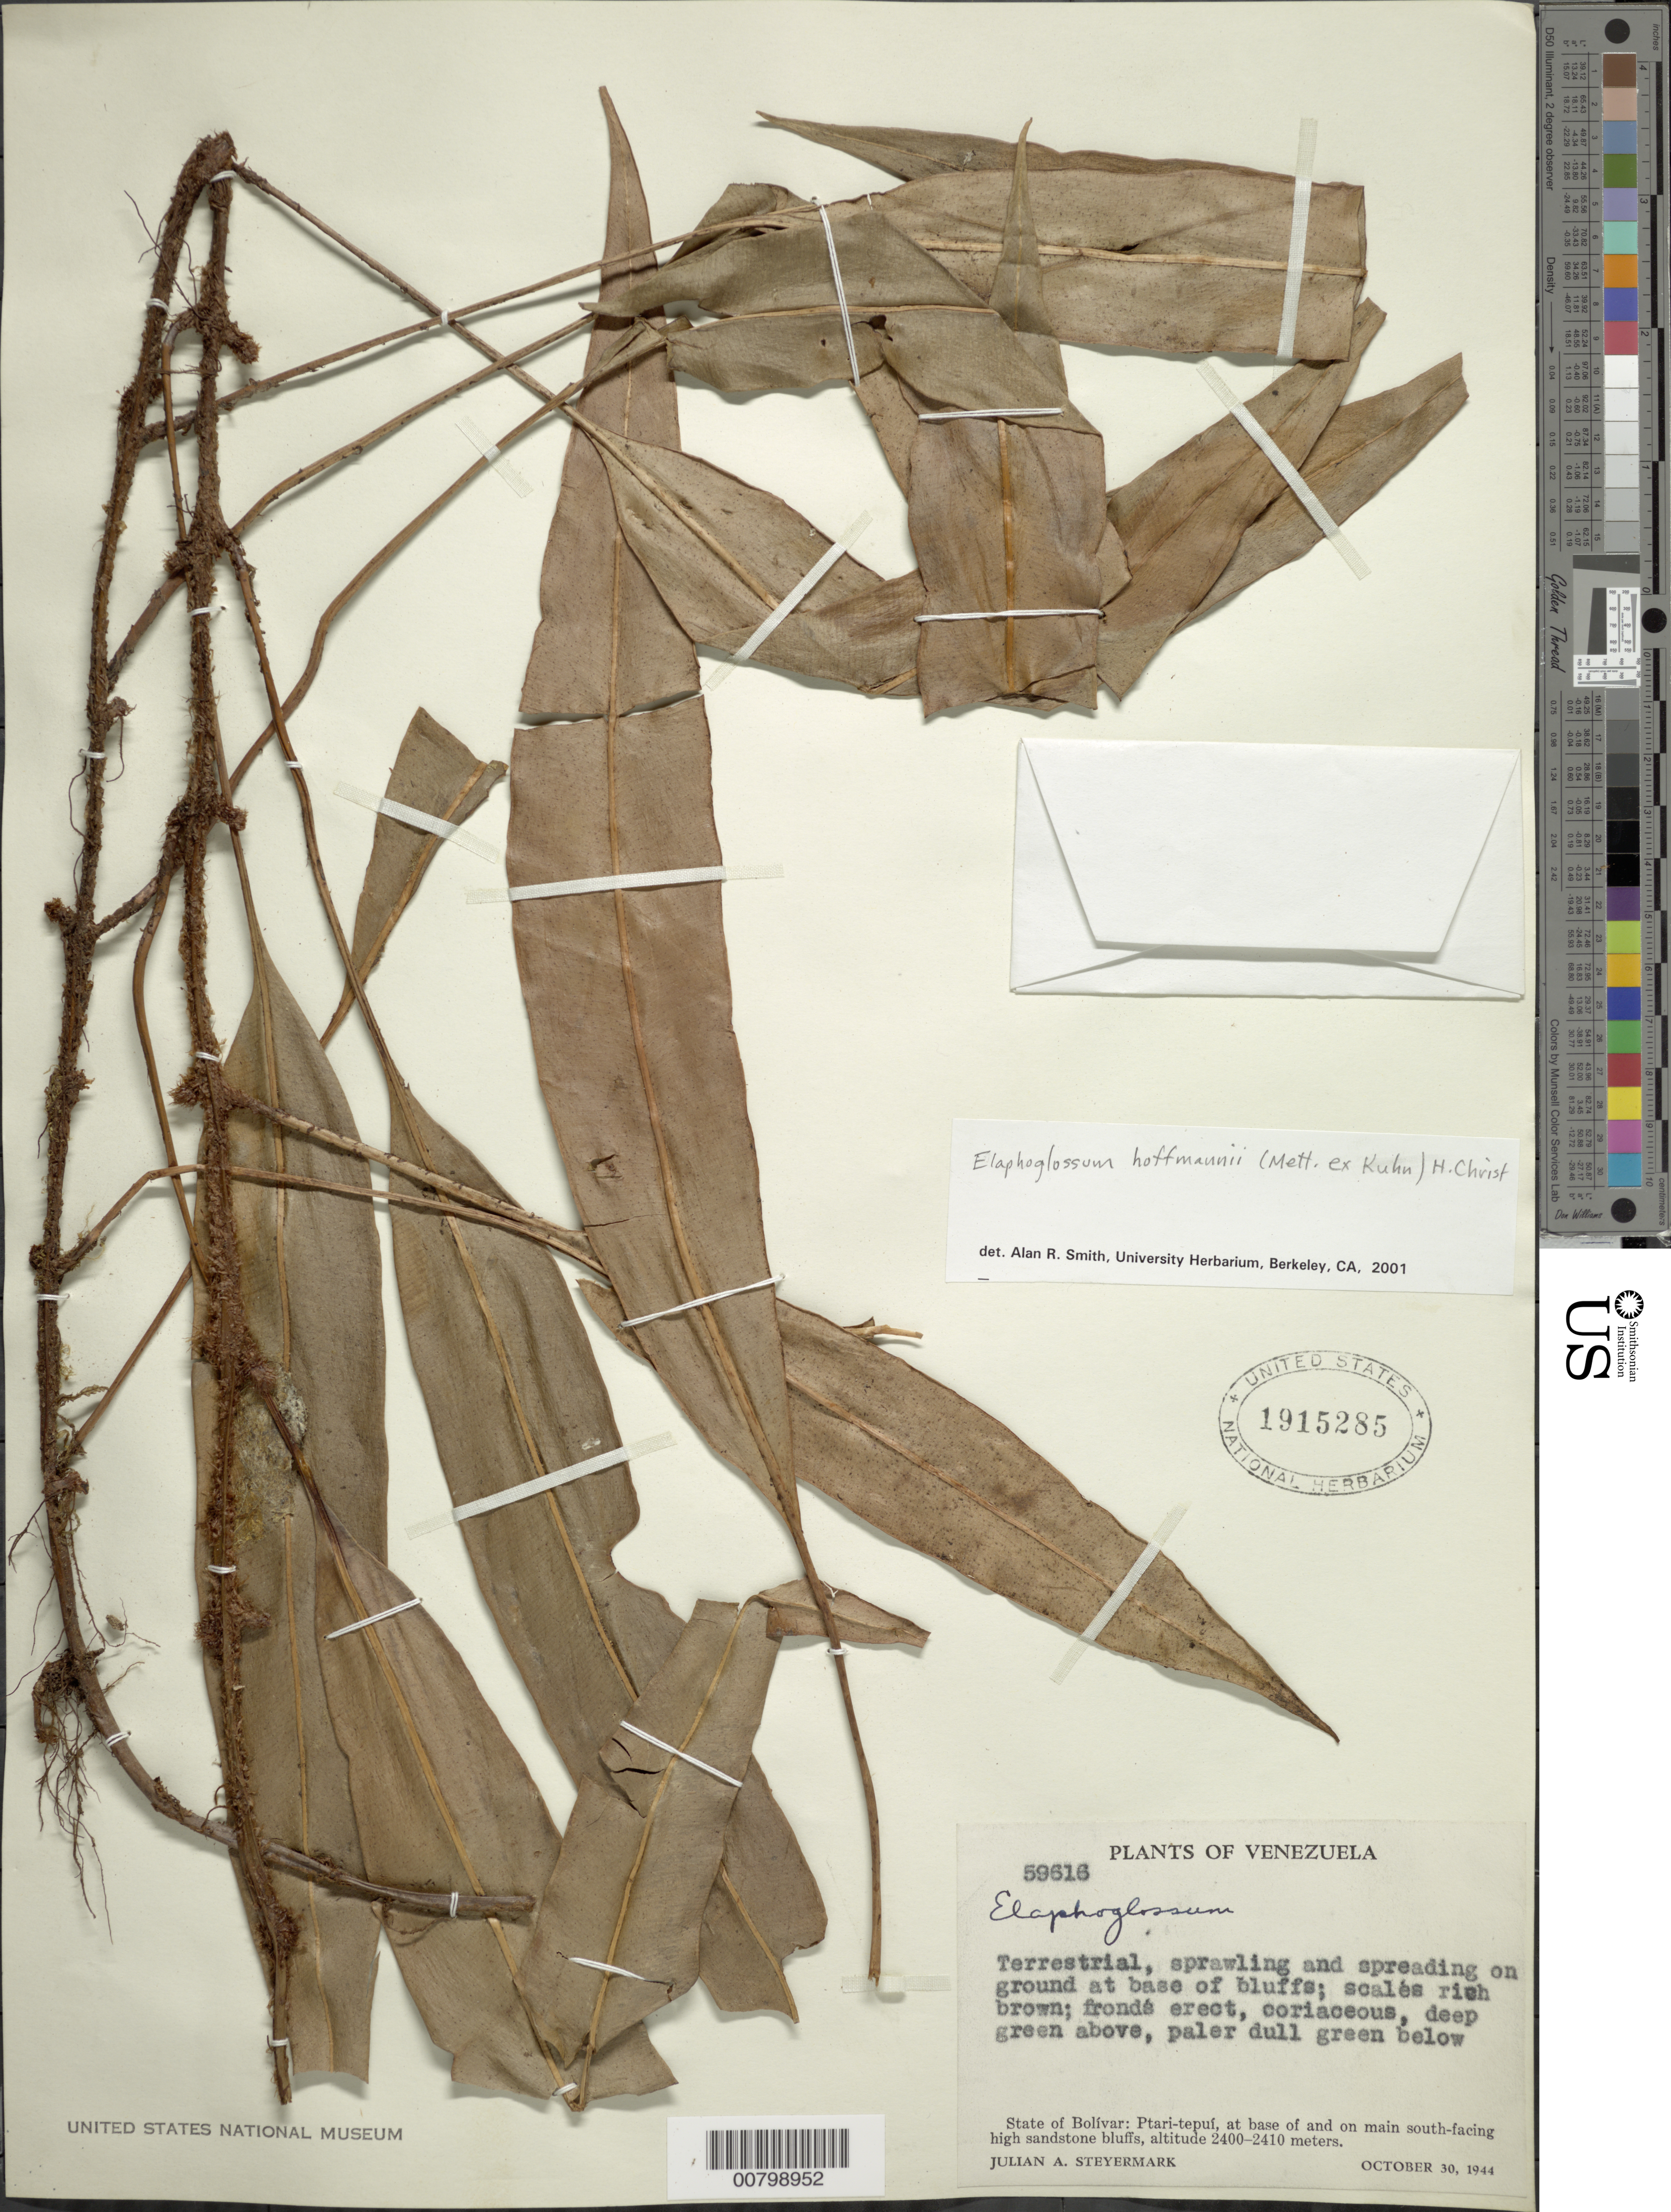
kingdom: Plantae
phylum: Tracheophyta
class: Polypodiopsida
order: Polypodiales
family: Dryopteridaceae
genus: Elaphoglossum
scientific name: Elaphoglossum hoffmannii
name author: (Mett. ex Kuhn) Christ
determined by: Smith, A.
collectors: J. Steyermark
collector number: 59616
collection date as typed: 30-Oct-44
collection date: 1944-10-30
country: Venezuela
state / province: Bolívar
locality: Ptari-tepuí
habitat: S-facing high sandstone bluffs; on ground at base of bluffs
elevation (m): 2400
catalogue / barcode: US 1915285